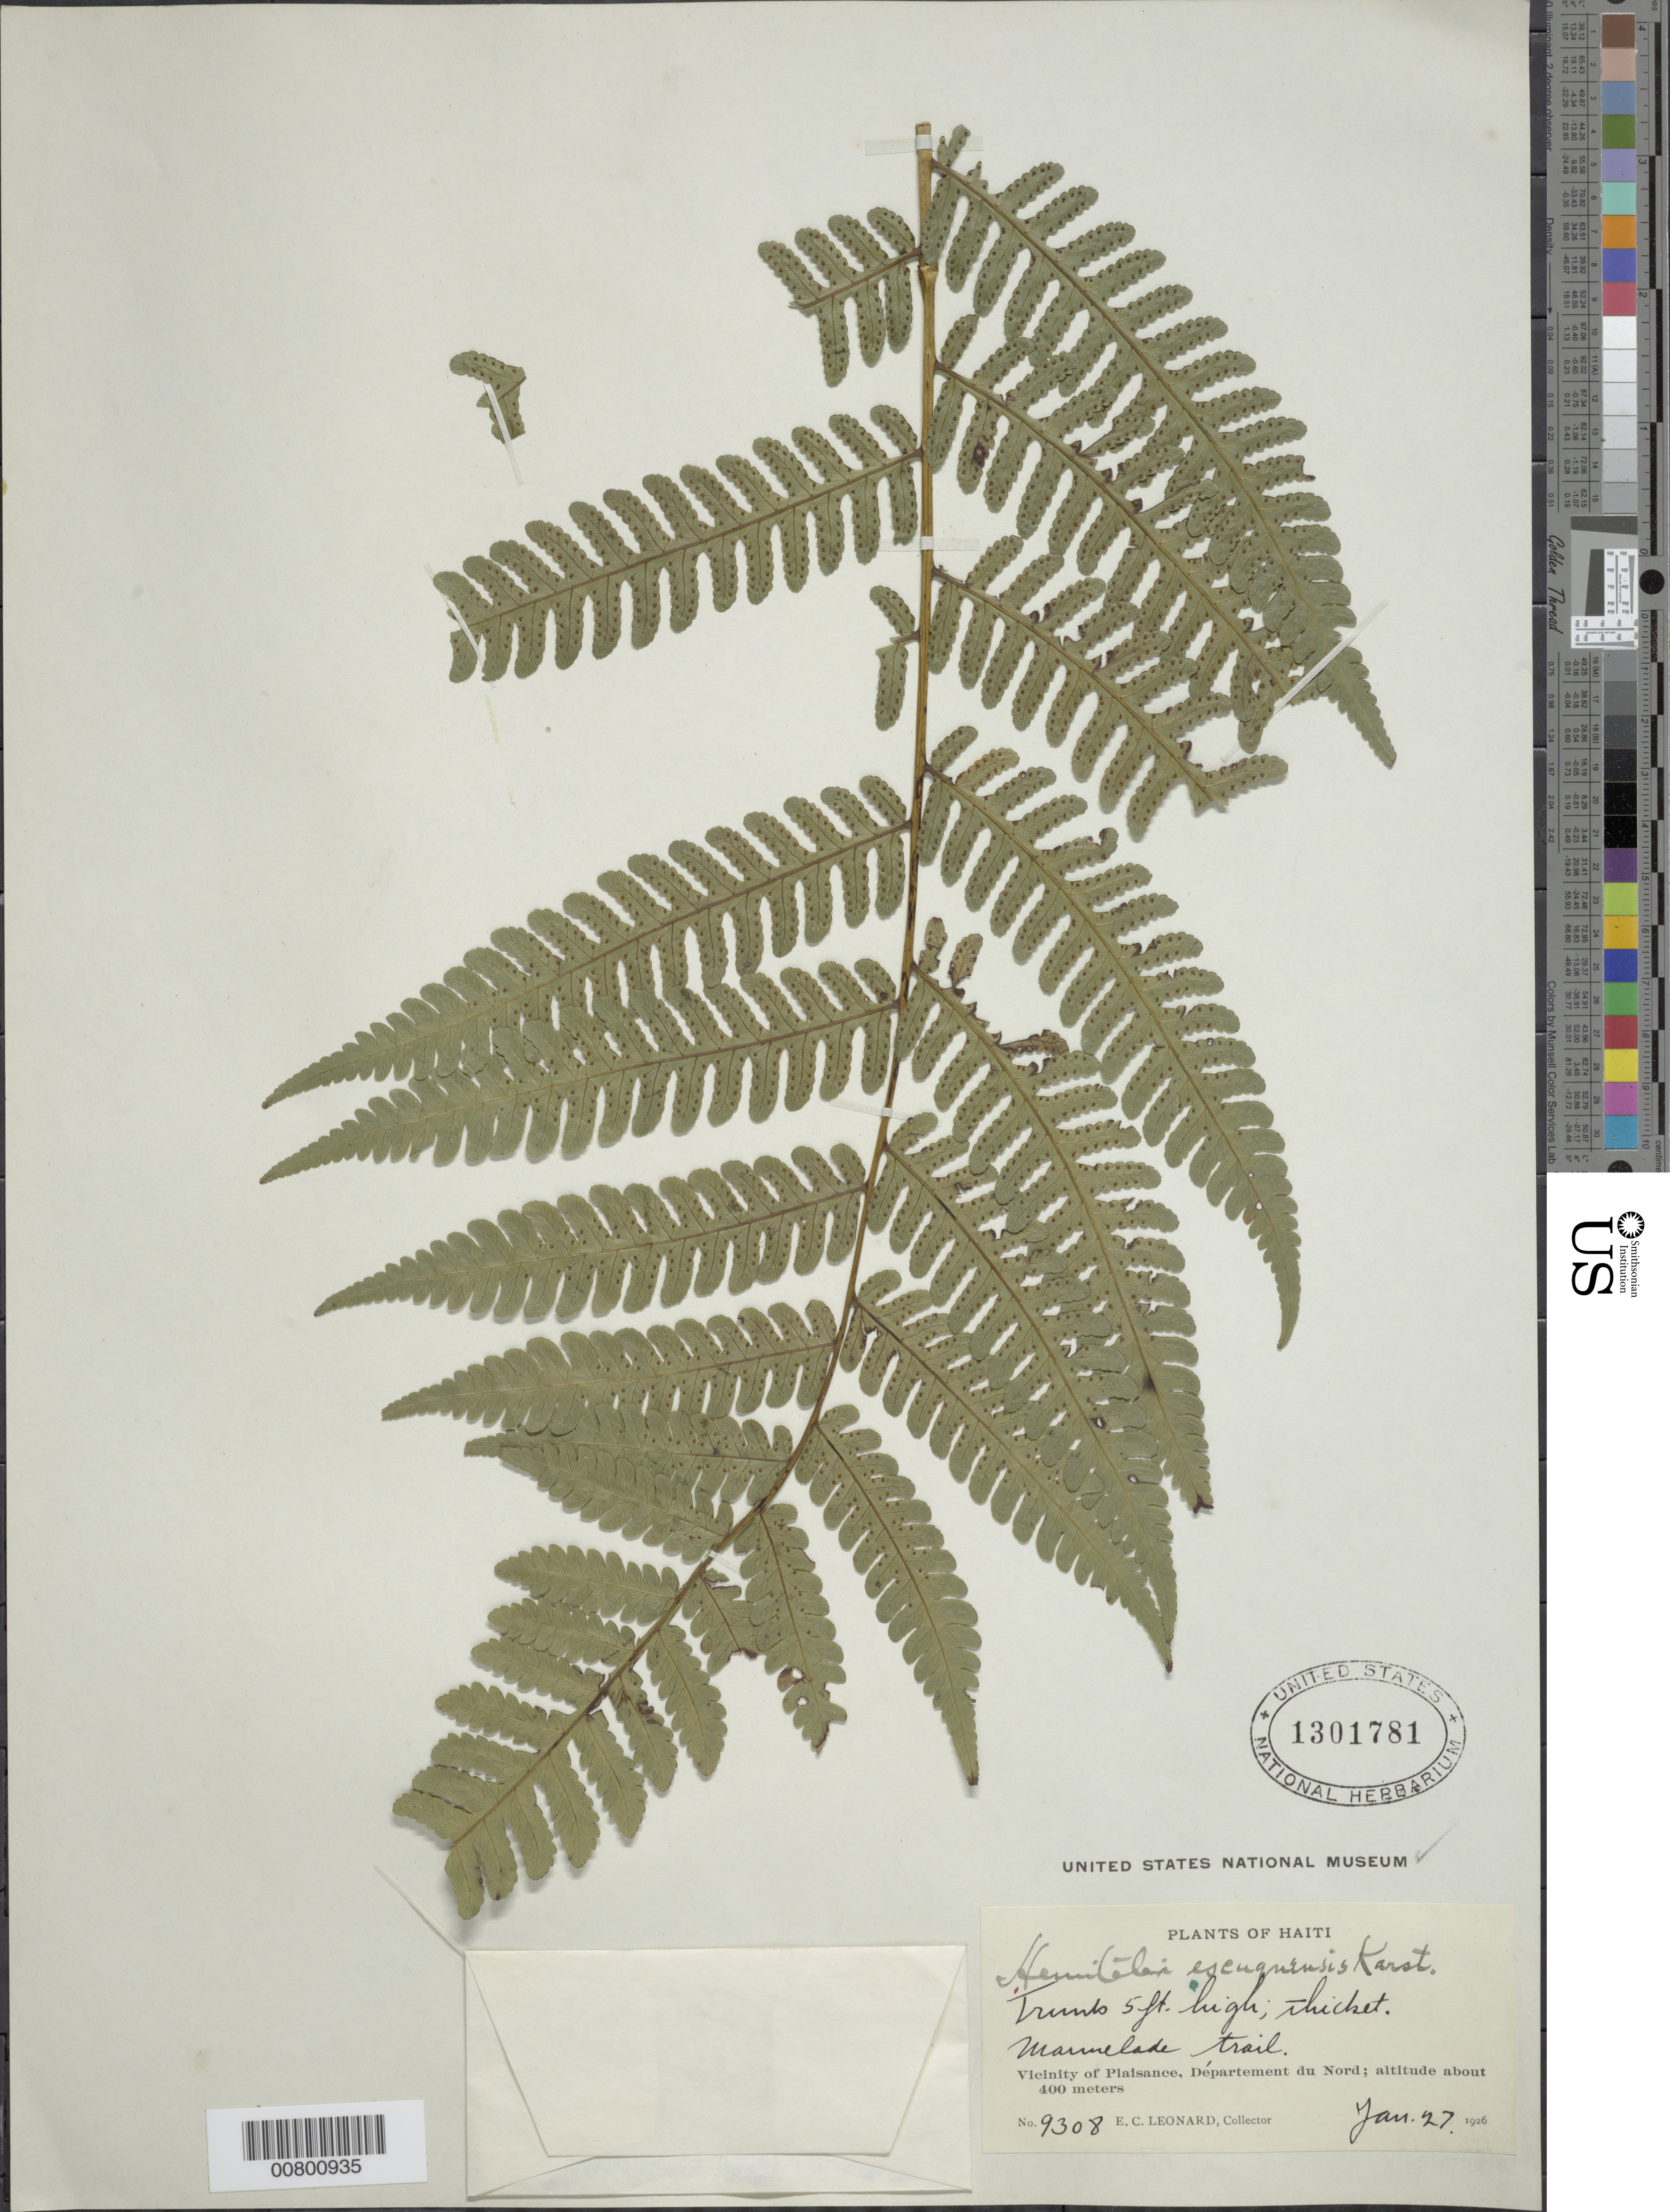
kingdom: Plantae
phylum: Tracheophyta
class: Polypodiopsida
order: Cyatheales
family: Cyatheaceae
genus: Cyathea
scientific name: Cyathea andina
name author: Domin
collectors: E. C. Leonard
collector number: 9308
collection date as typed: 27 Jan 1926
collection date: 1926-01-27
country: Haiti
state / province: Nord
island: Hispaniola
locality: Plaisance vicinity, Marmelade trail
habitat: Thicket along trail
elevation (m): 400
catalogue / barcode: US 1301781